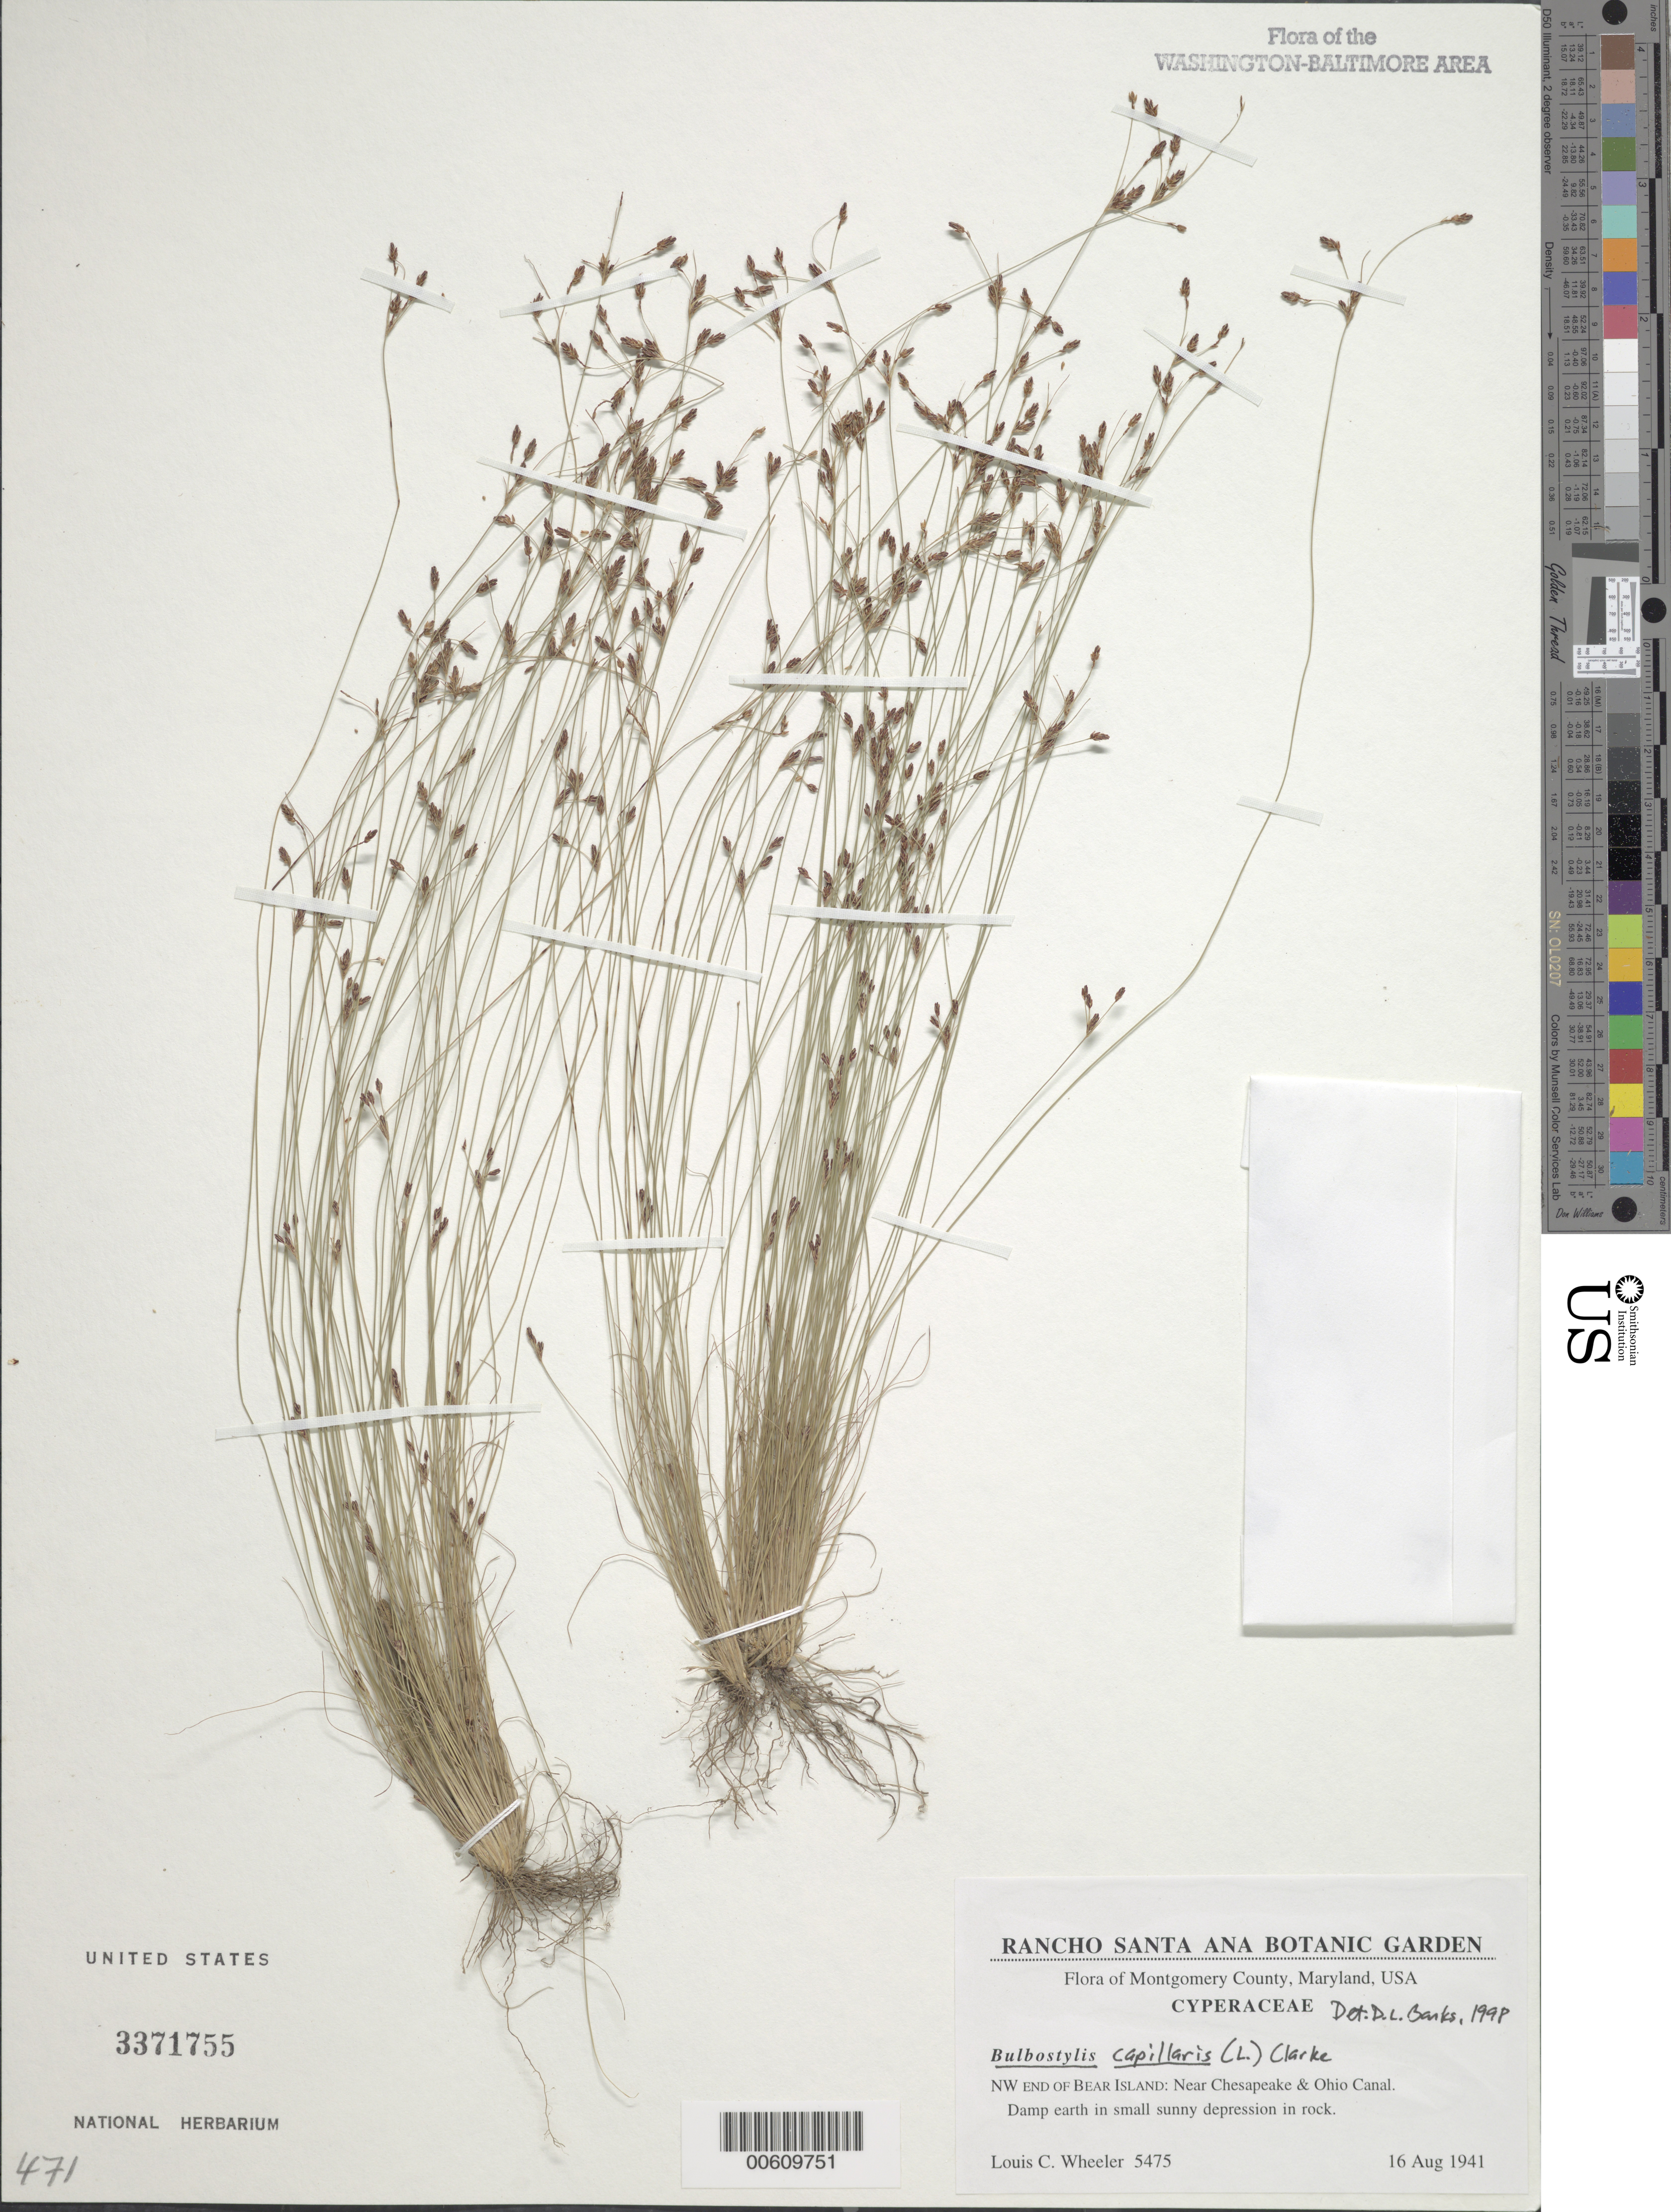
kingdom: Plantae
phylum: Tracheophyta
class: Liliopsida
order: Poales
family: Cyperaceae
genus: Bulbostylis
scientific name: Bulbostylis capillaris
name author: (L.) Kunth ex C.B. Clarke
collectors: L. C. Wheeler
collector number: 5475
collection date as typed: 16 Aug 1941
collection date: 1941-08-16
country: United States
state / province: Maryland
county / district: Montgomery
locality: NW end of Bear Island, near Chesapeake and Ohio Canal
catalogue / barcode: US 3371755